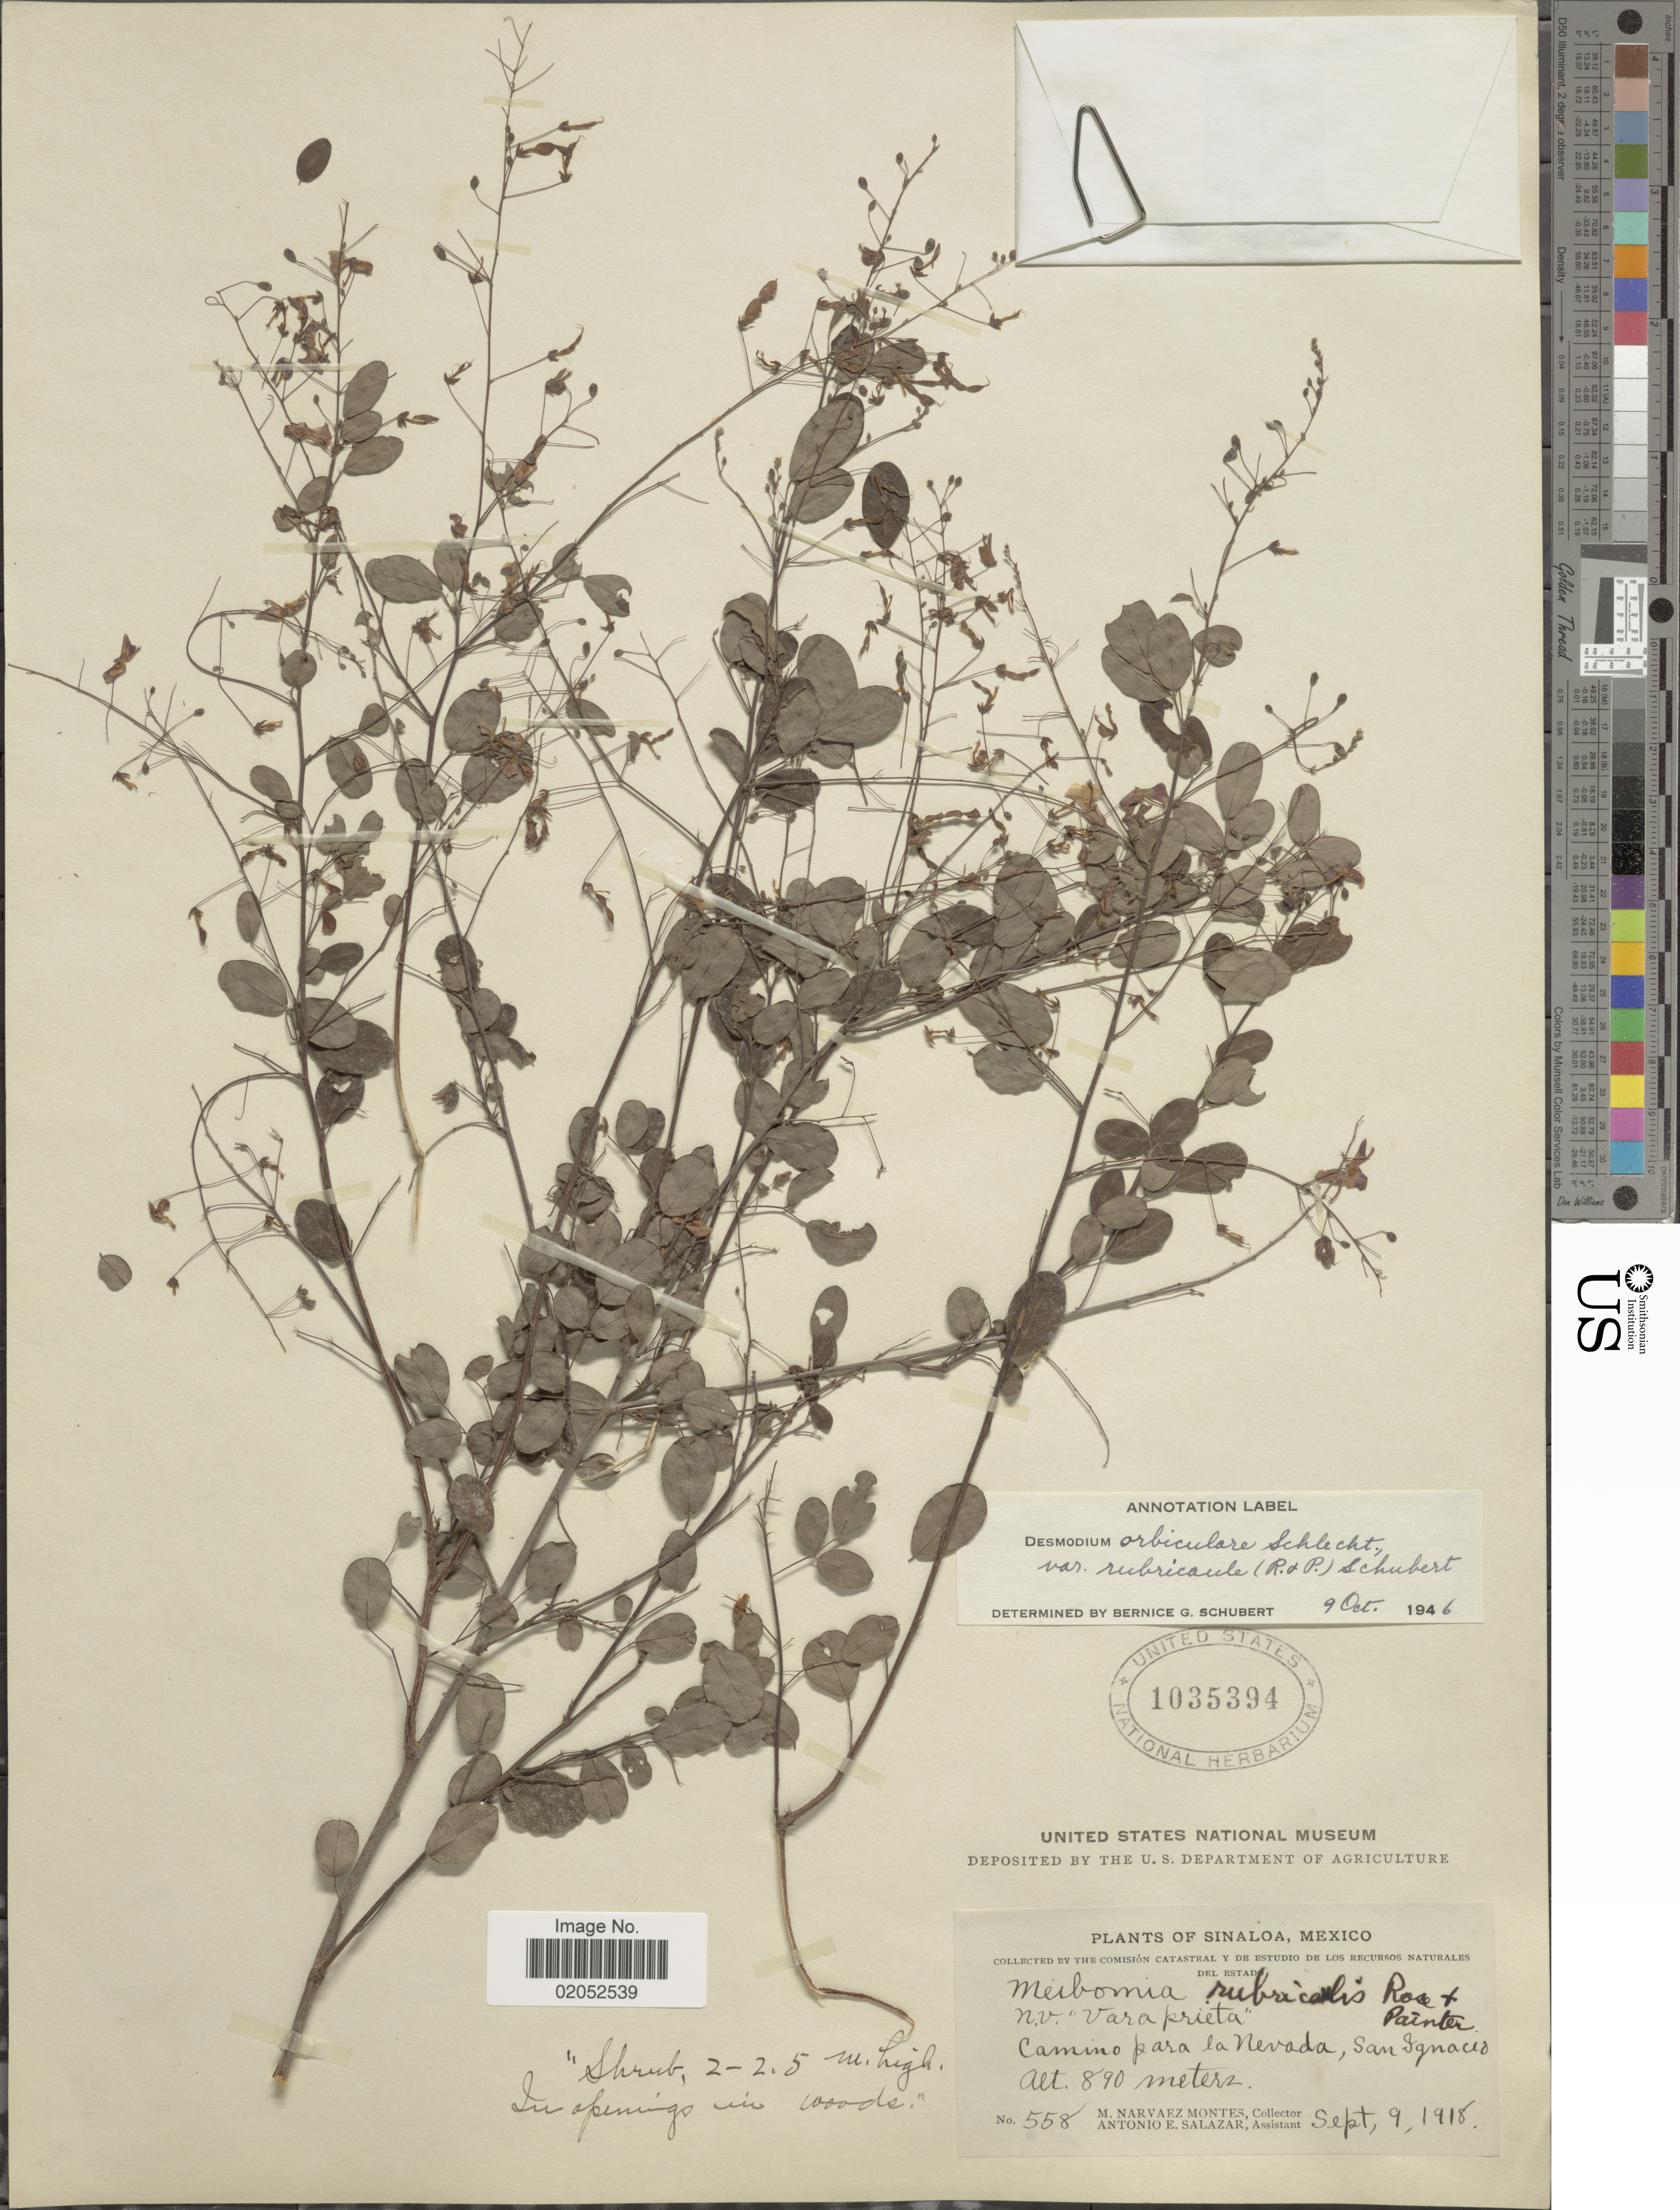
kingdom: Plantae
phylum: Tracheophyta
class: Magnoliopsida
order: Fabales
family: Fabaceae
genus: Desmodium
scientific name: Desmodium orbiculare var. rubricaule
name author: Schltdl.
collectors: M. Narvaez-Montes & A. E. Salazar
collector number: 558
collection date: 1918-09-09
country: Mexico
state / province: Sinaloa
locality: Sinaloa, Mexico. Camino para la Nevada, San Ignacio.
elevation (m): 890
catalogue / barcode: US 1035394